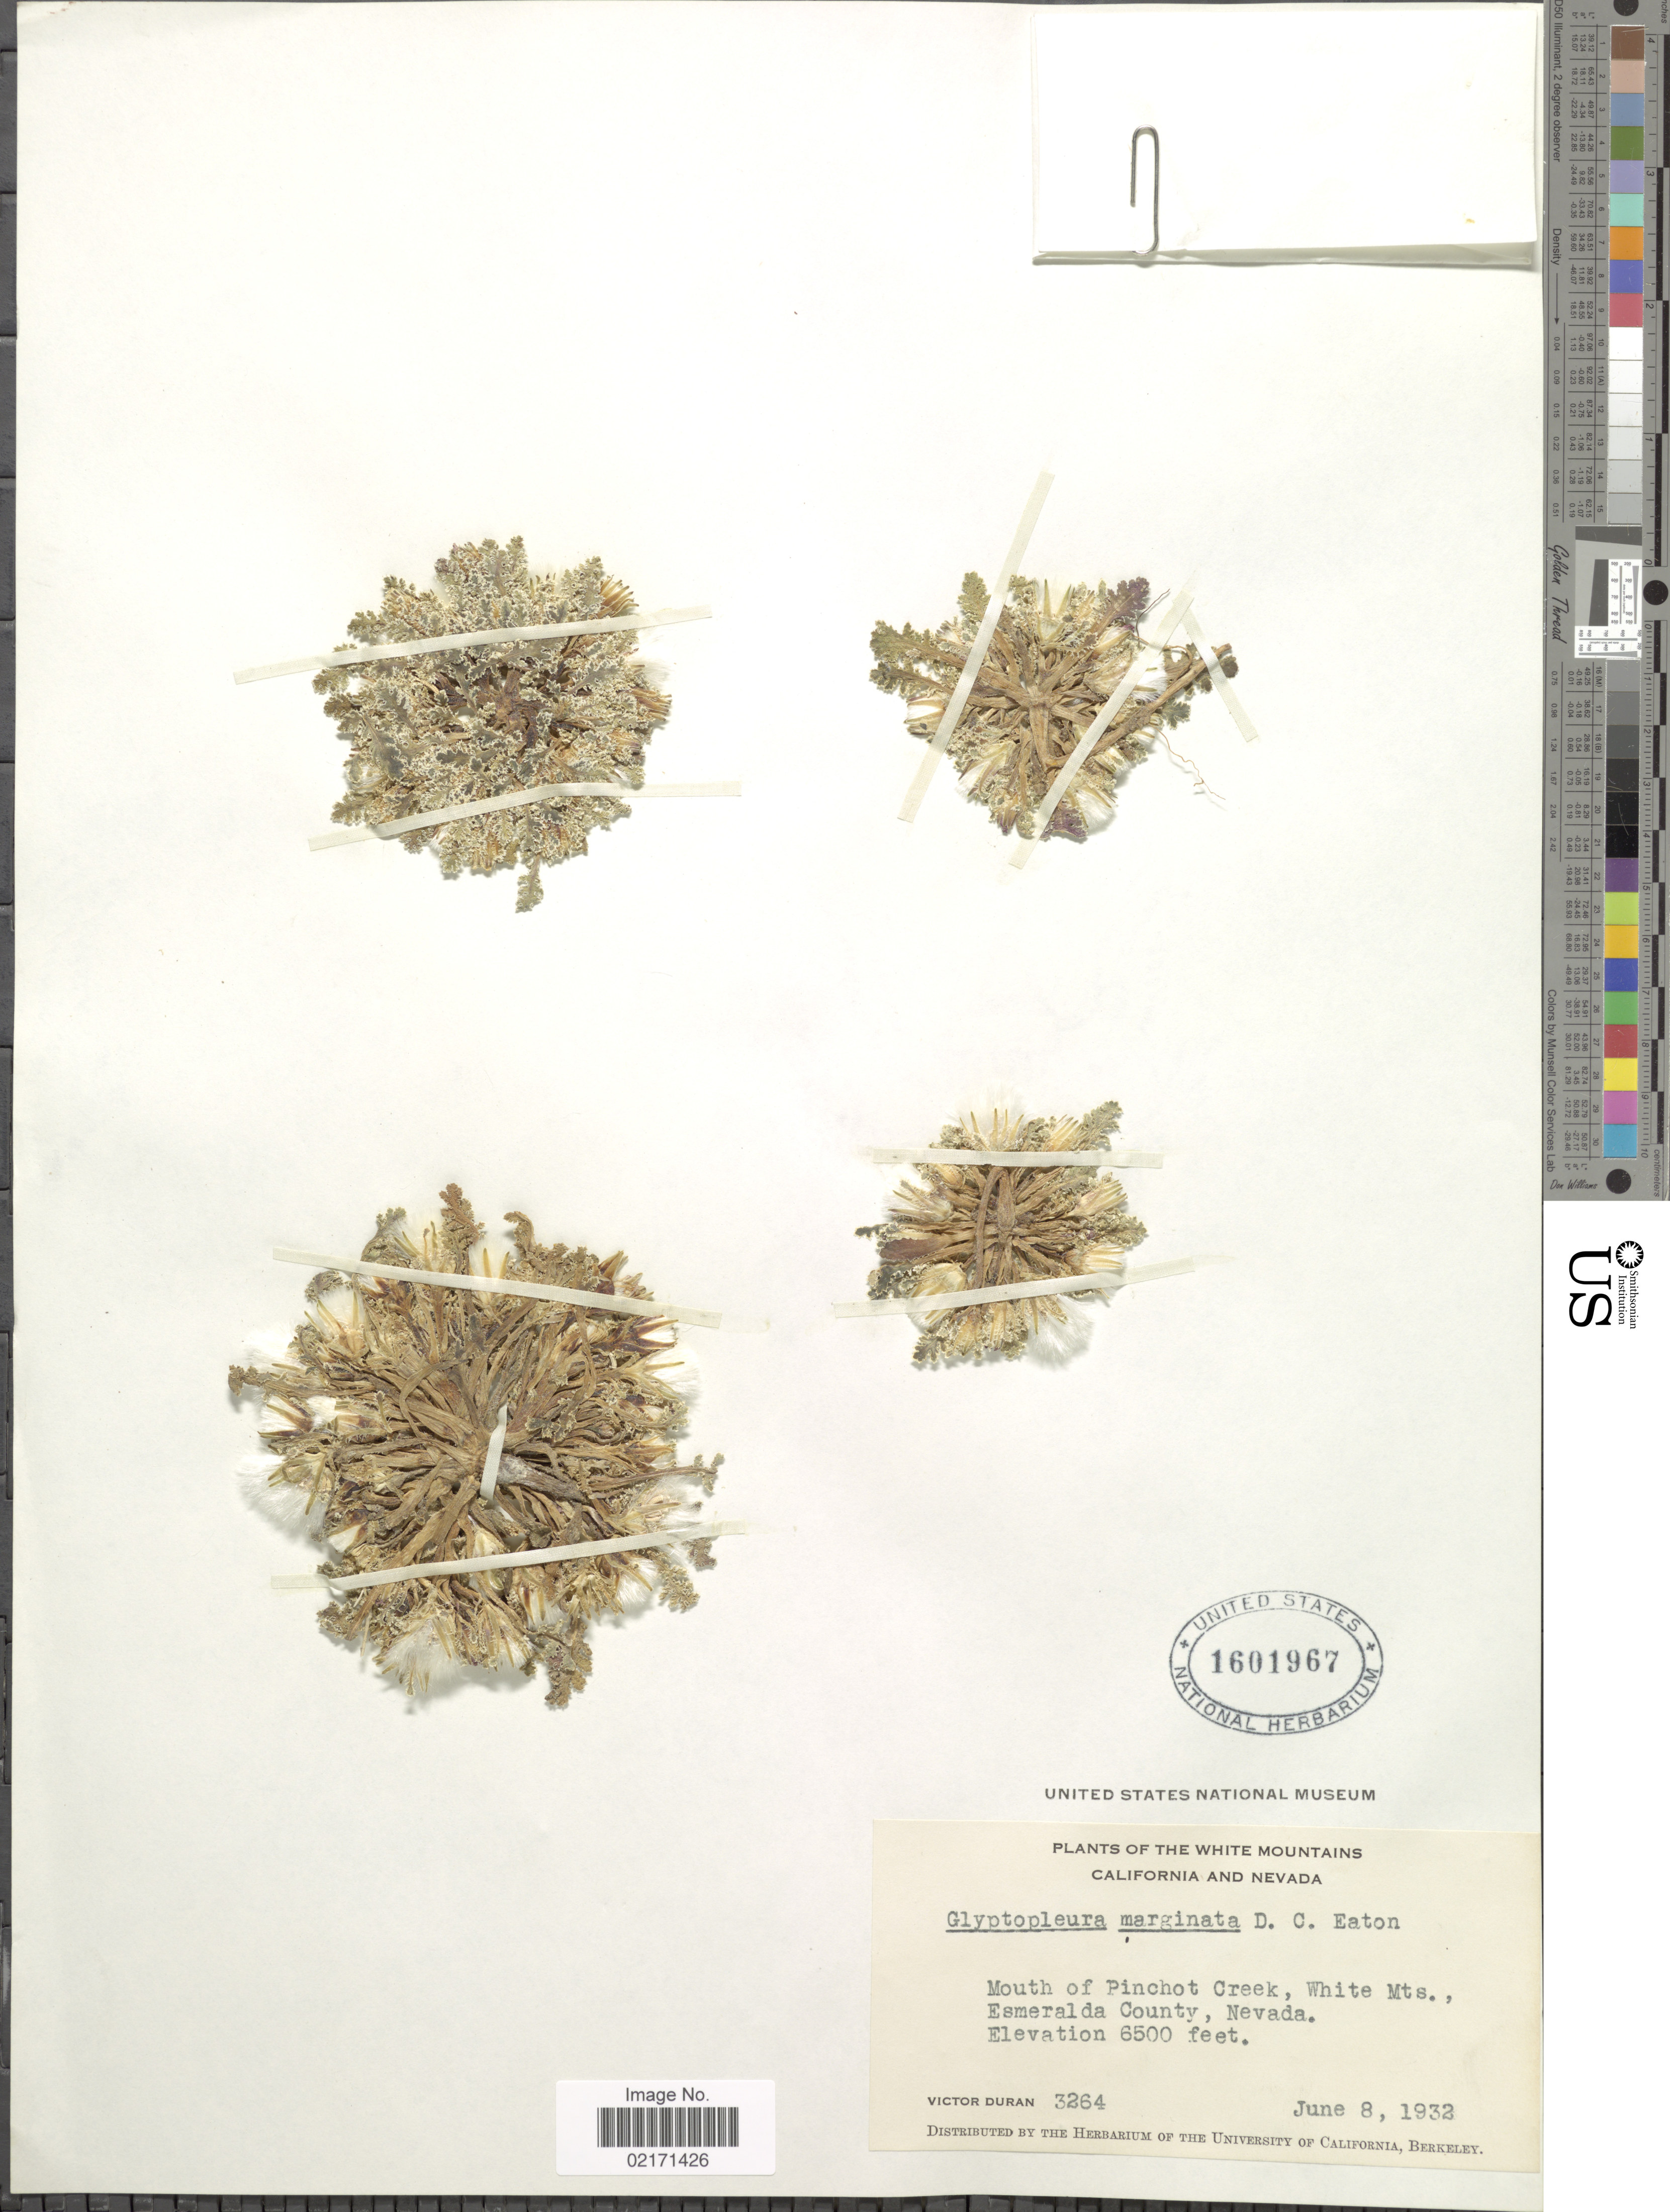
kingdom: Plantae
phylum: Tracheophyta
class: Magnoliopsida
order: Asterales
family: Asteraceae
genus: Glyptopleura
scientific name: Glyptopleura marginata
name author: D.C. Eaton in C. King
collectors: V. Duran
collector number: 3264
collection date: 1932-06-08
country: United States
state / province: Nevada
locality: White Mountains California and Nevada, Mouth of Pinchot Creek, White Mts., Esmeralda County, Nevada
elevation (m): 1981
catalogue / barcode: US 1601967